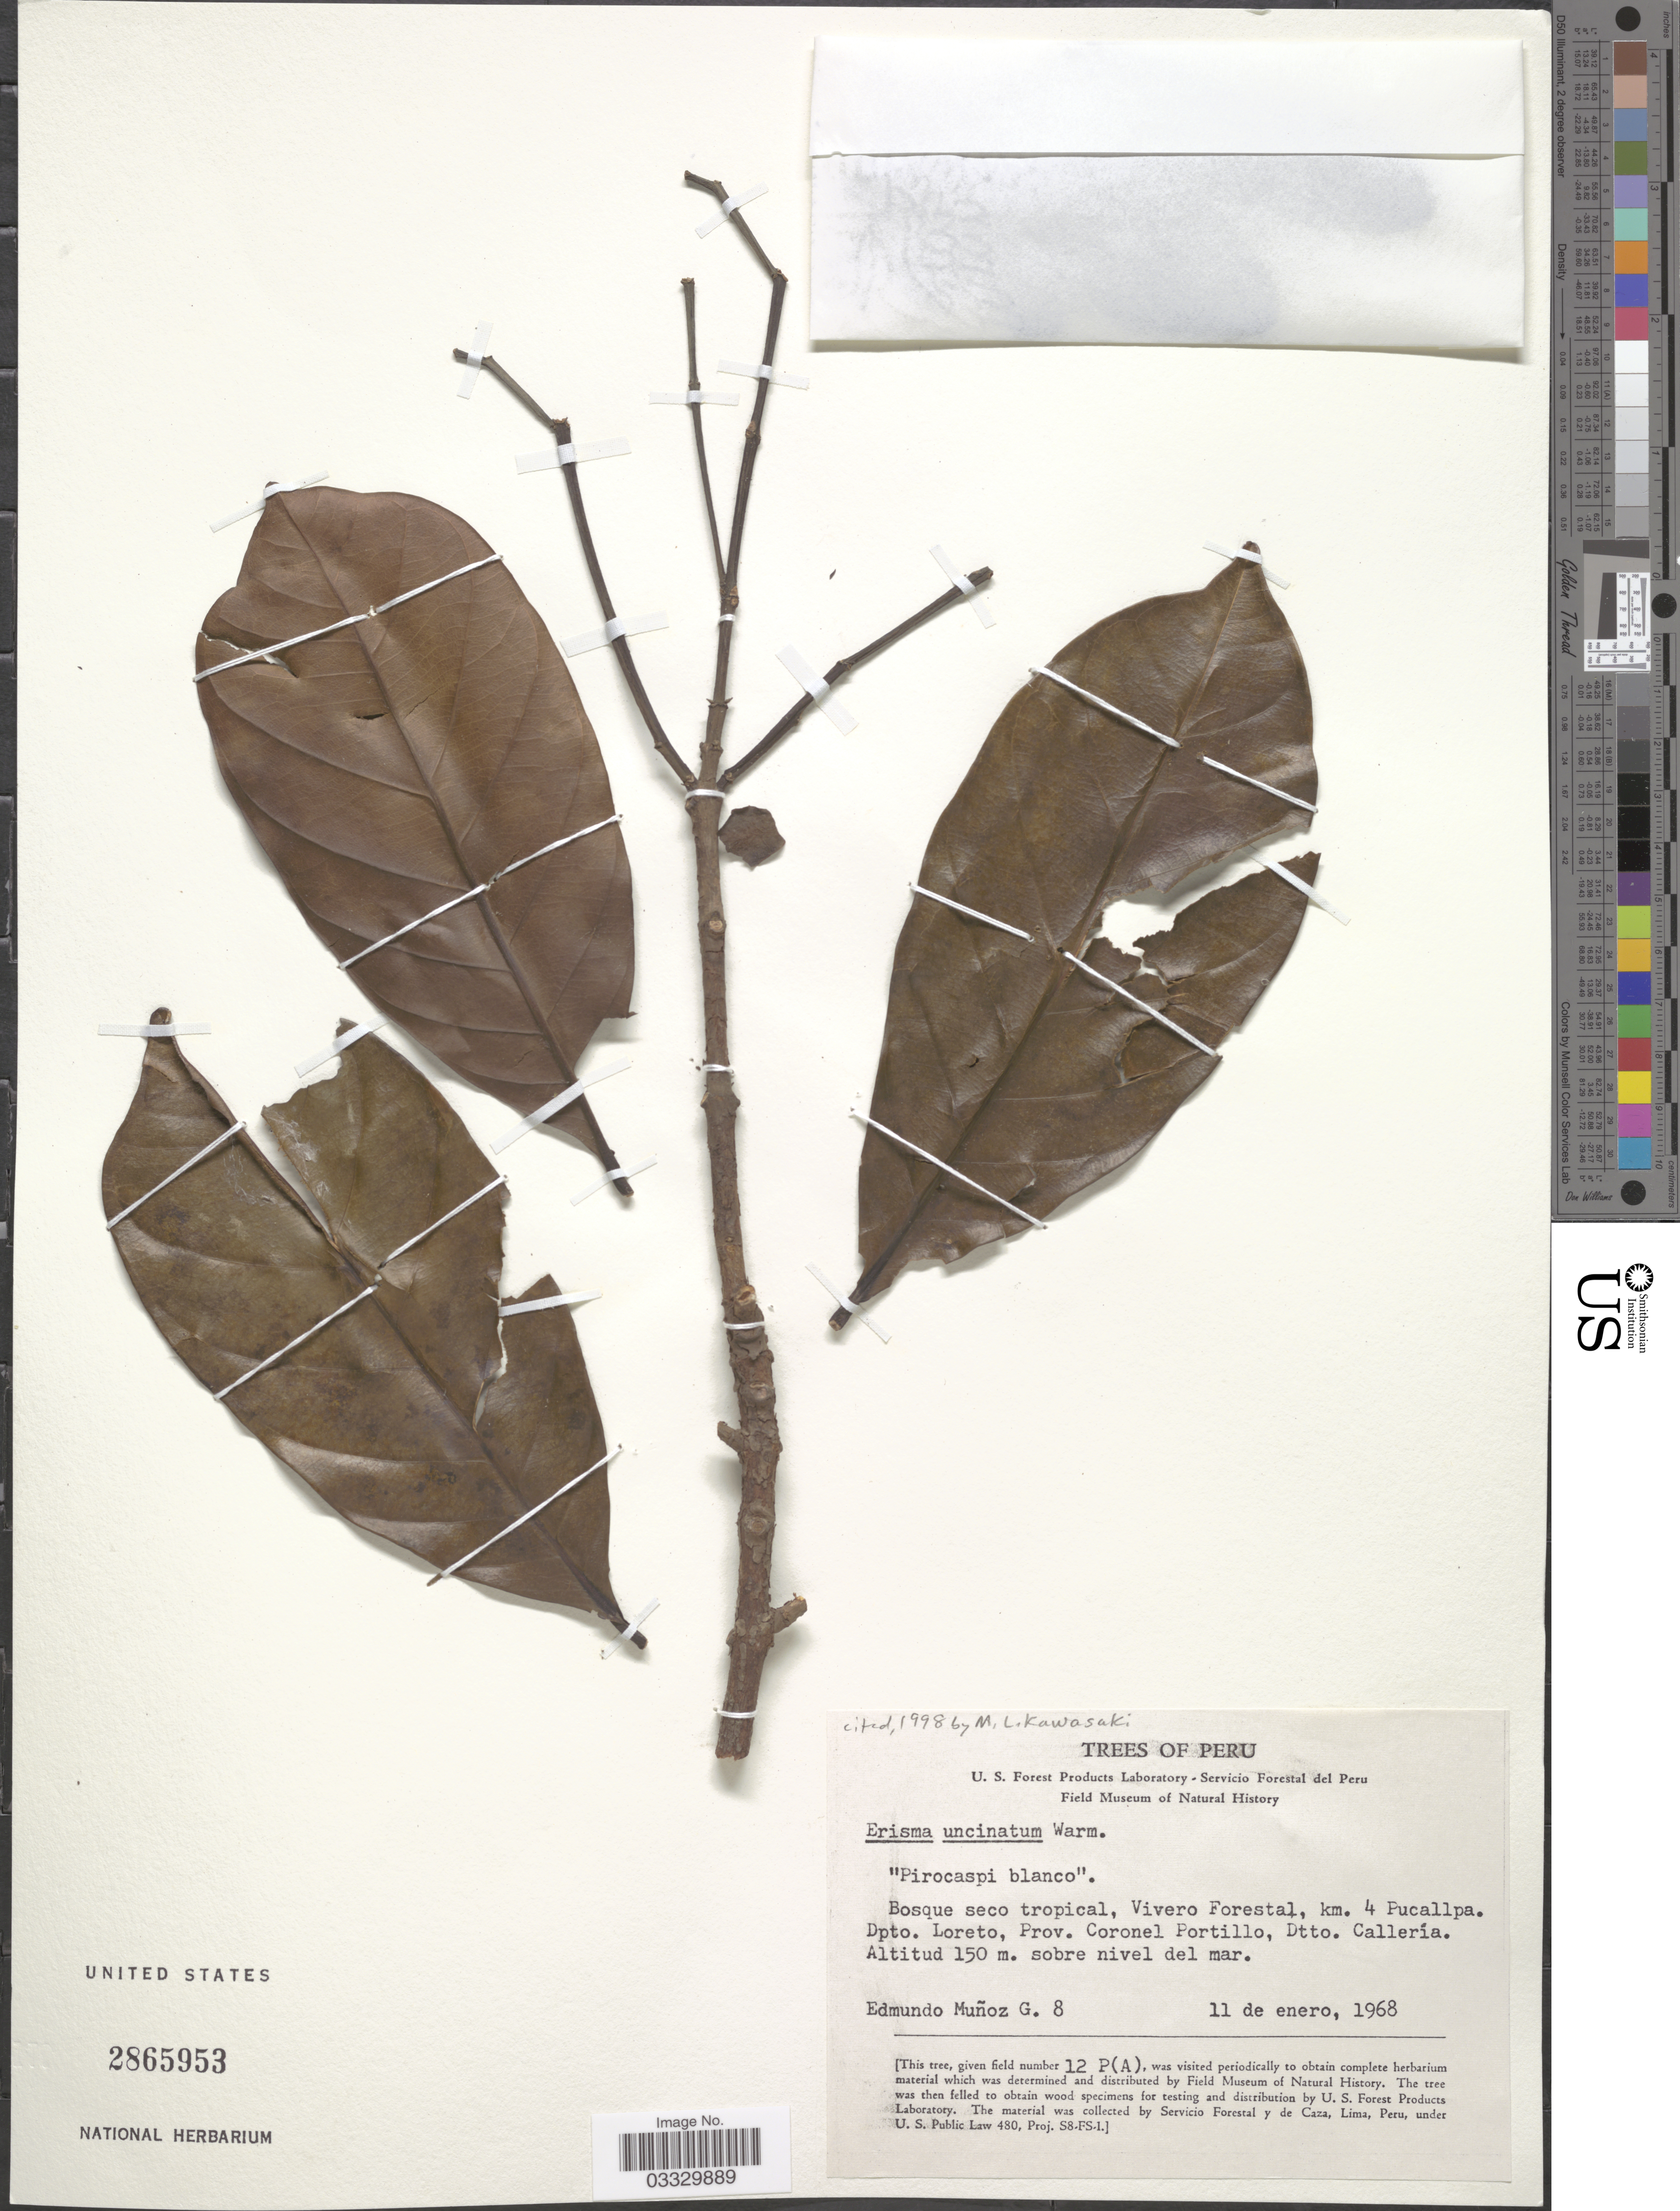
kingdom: Plantae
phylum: Tracheophyta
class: Magnoliopsida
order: Myrtales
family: Vochysiaceae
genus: Erisma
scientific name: Erisma uncinatum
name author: Warm.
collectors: E. Munoz Gomez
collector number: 8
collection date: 1968-01-11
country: Peru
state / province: Loreto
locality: Bosque seco tropical, Vivero Forestal, km. 4 Pucallpa. Dpto Loreto, Prov. Coronel Portillo, Dtto. Callería.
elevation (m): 150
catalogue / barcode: US 2865953